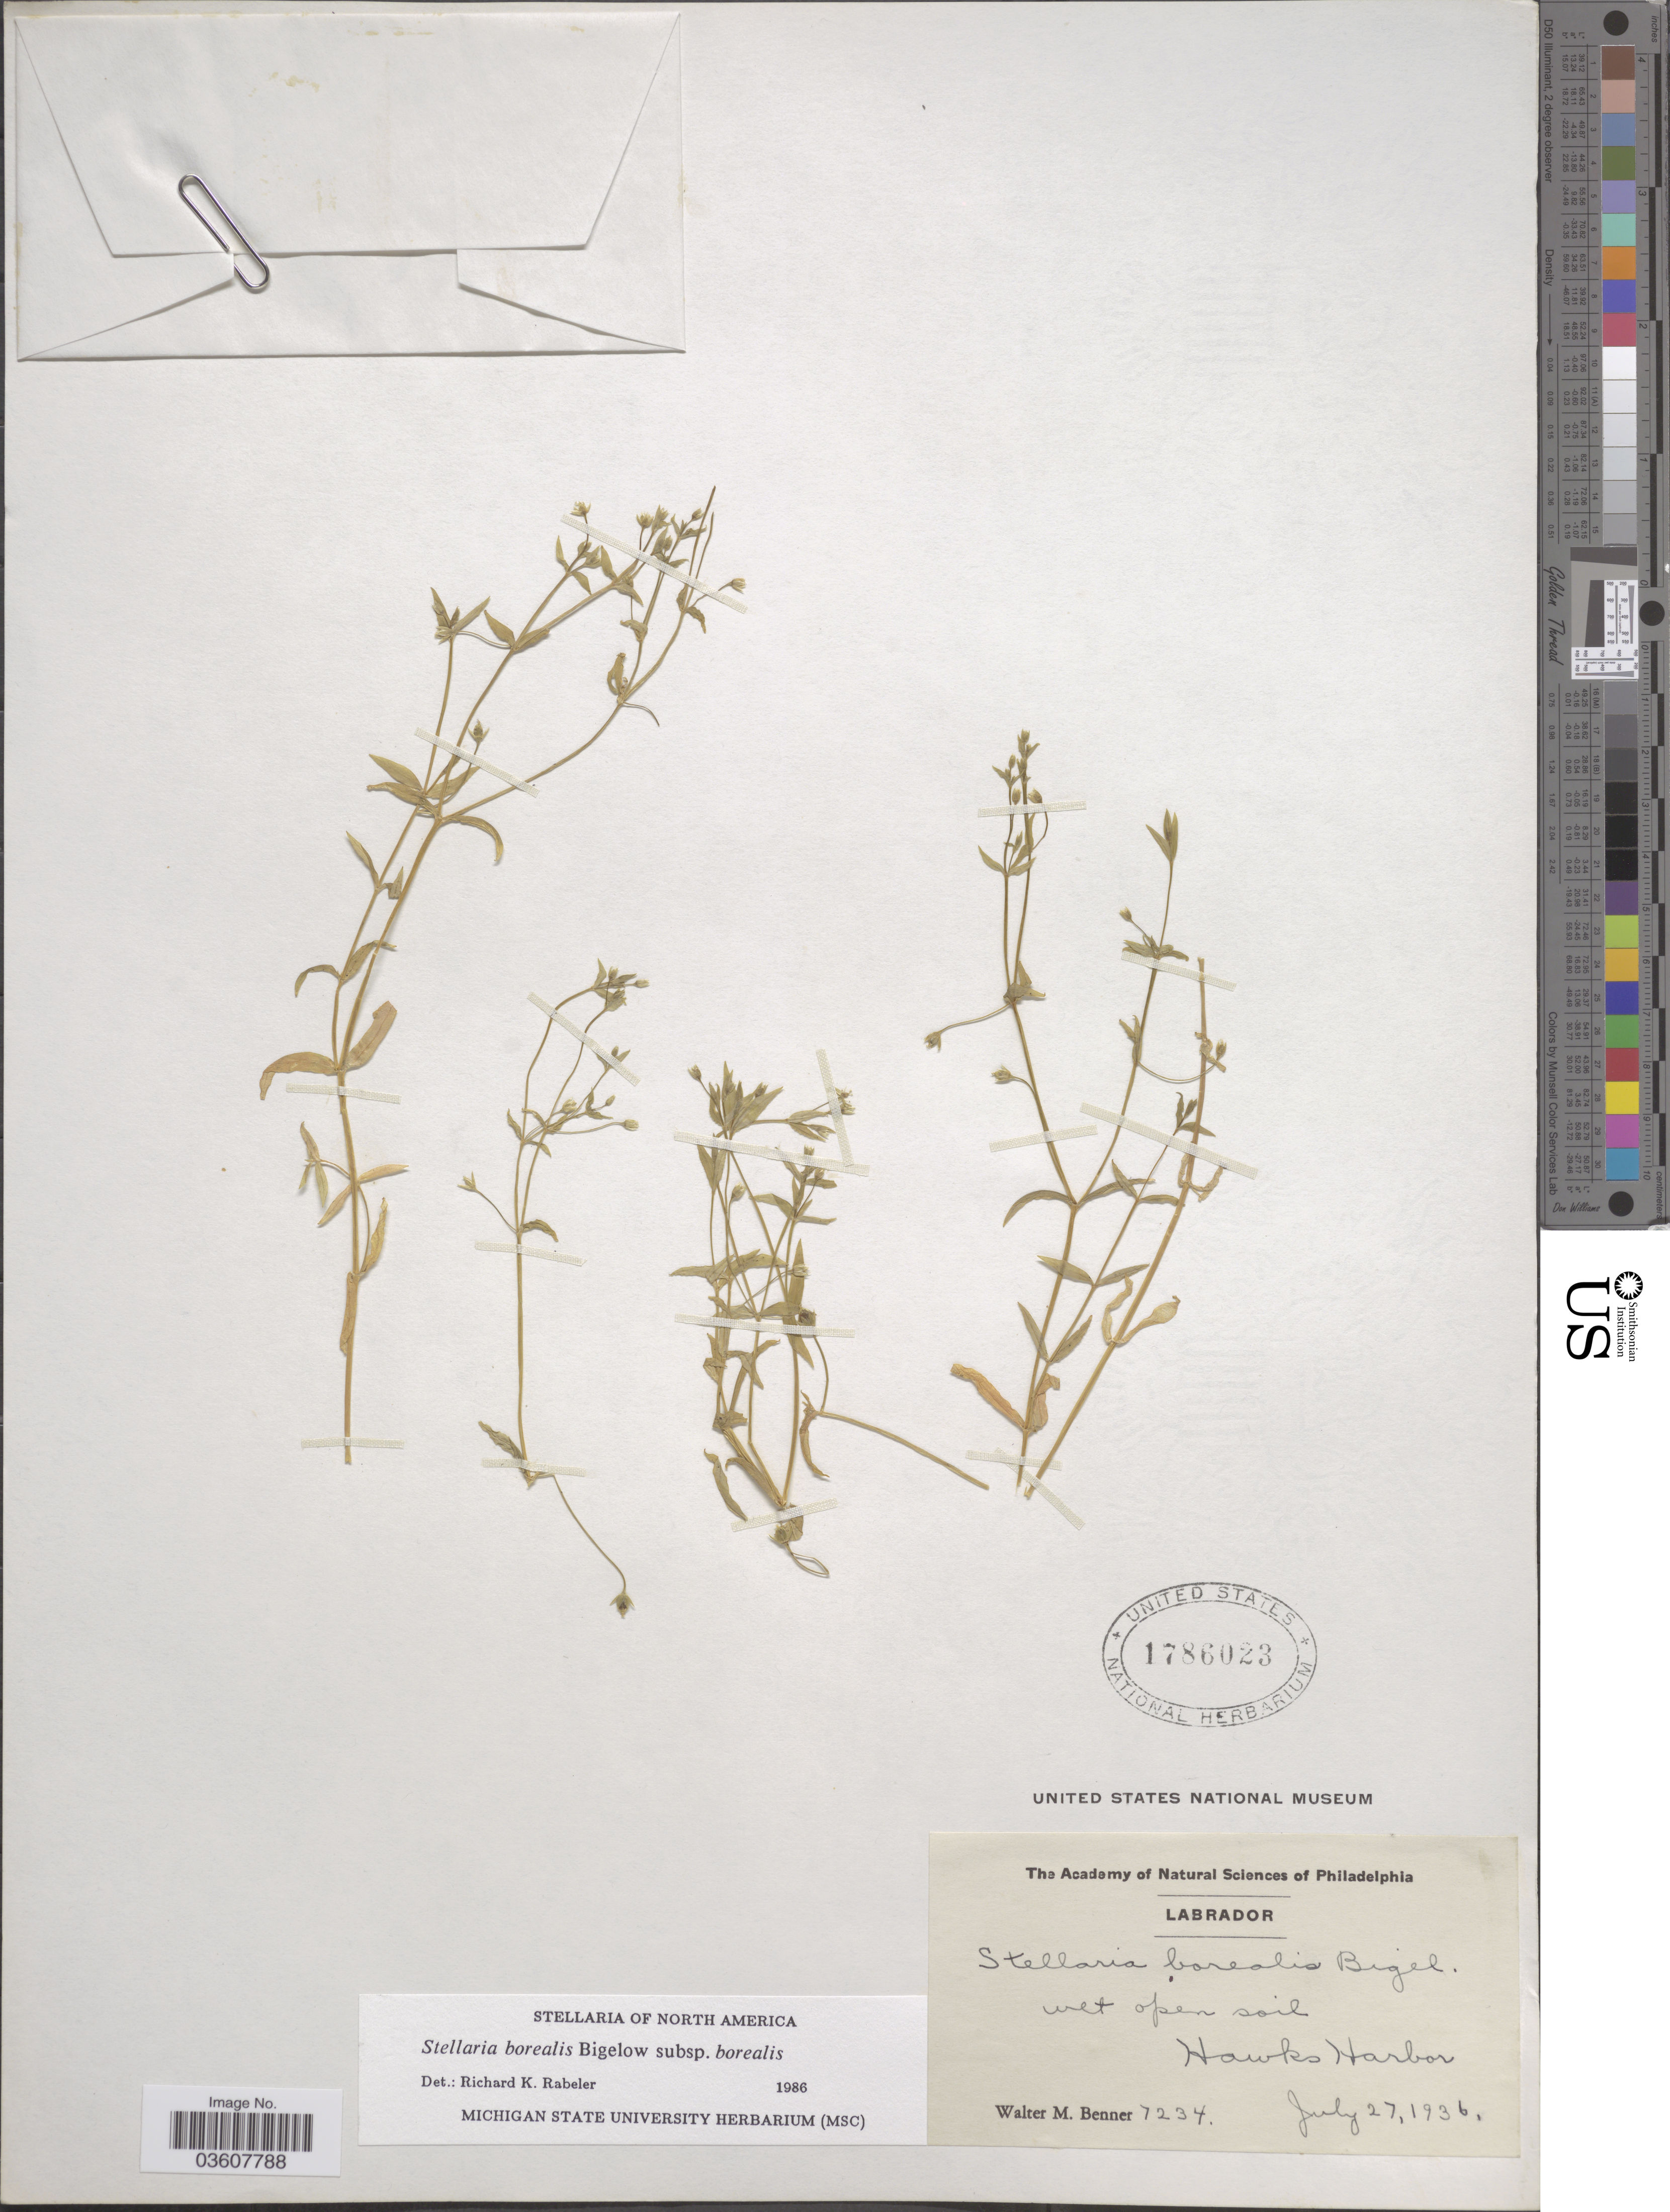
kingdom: Plantae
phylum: Tracheophyta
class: Magnoliopsida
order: Caryophyllales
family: Caryophyllaceae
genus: Stellaria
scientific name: Stellaria borealis subsp. borealis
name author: Bigelow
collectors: W. Benner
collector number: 7234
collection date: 1936-07-27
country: Canada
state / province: Newfoundland and Labrador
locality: Labrador. Hawks Harbor.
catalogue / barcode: US 1786023